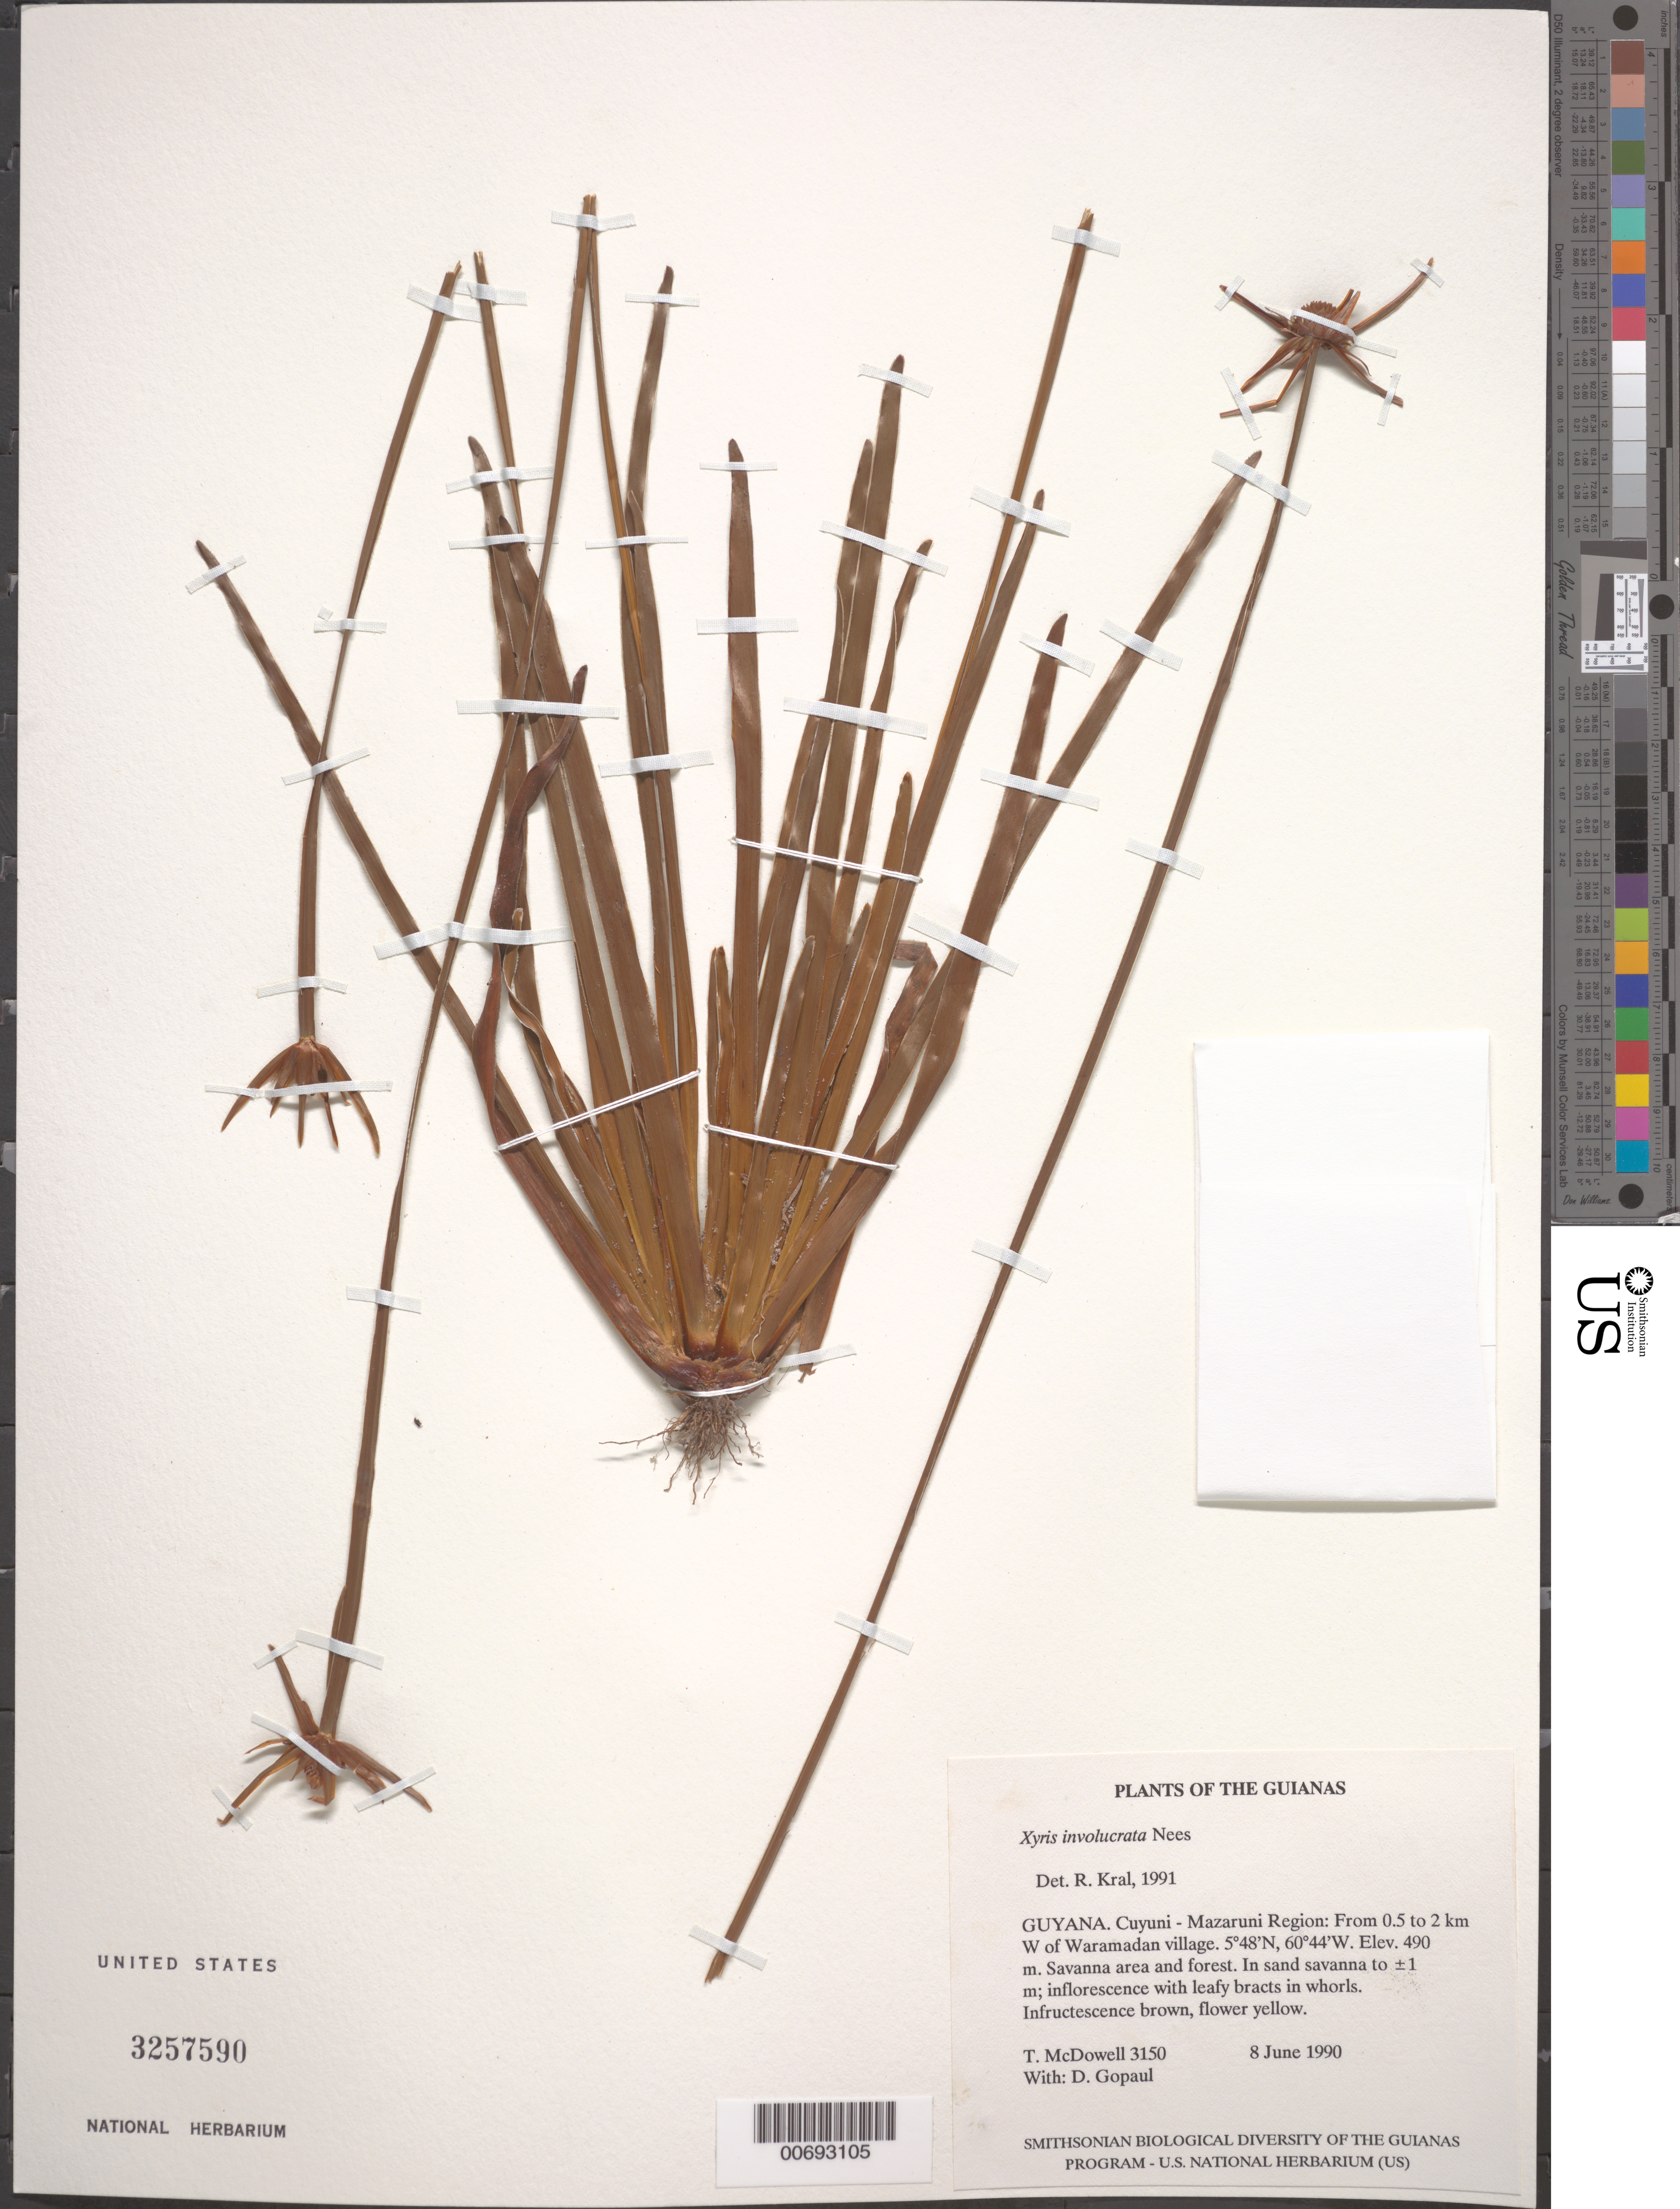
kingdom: Plantae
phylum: Tracheophyta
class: Liliopsida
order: Poales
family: Xyridaceae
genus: Xyris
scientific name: Xyris involucrata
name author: Nees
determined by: Kral, Robert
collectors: T. McDowell & D. Gopaul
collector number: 3150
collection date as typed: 8 June 1990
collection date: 1990-06-08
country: Guyana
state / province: Cuyuni-Mazaruni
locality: From 0.5 to 2 km W of Waramadan village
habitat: Savanna area and forest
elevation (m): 490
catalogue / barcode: US 3257590